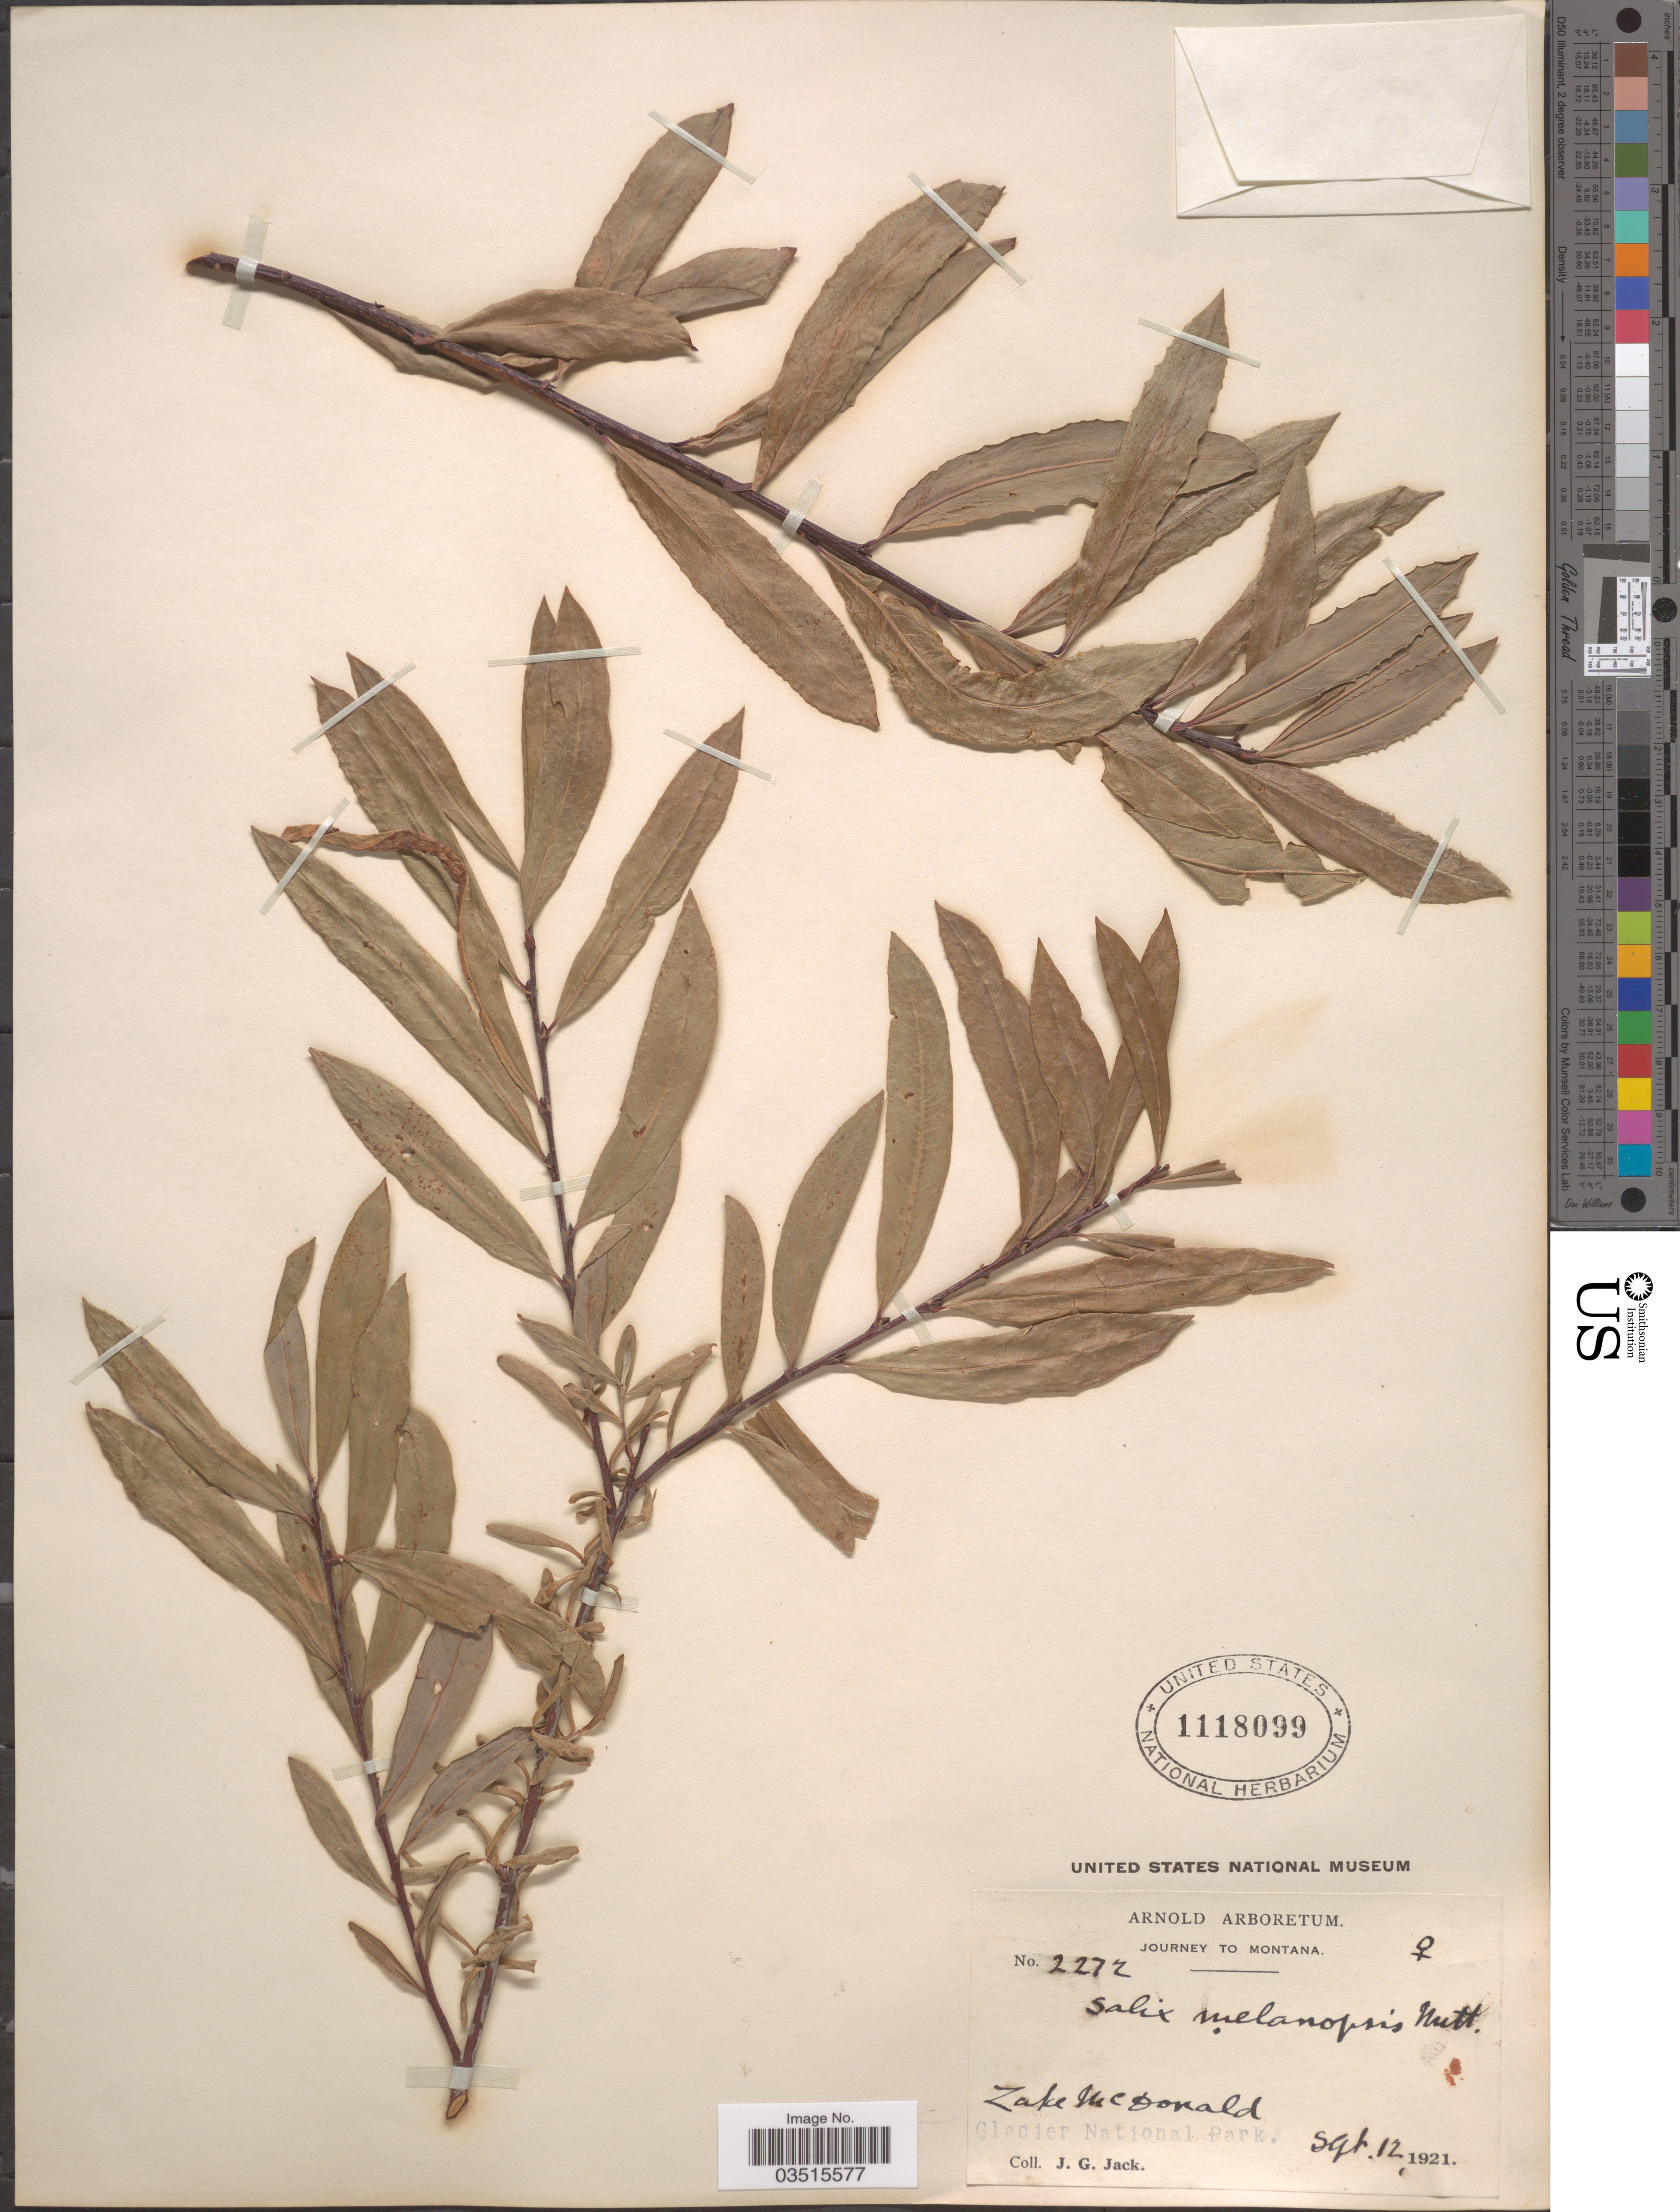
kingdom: Plantae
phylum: Tracheophyta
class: Magnoliopsida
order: Malpighiales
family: Salicaceae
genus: Salix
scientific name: Salix melanopsis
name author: Nutt.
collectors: J. G. Jack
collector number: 2272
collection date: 1921-09-12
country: United States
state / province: Montana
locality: Lake McDonald. Glacier National Park.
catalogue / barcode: US 1118099